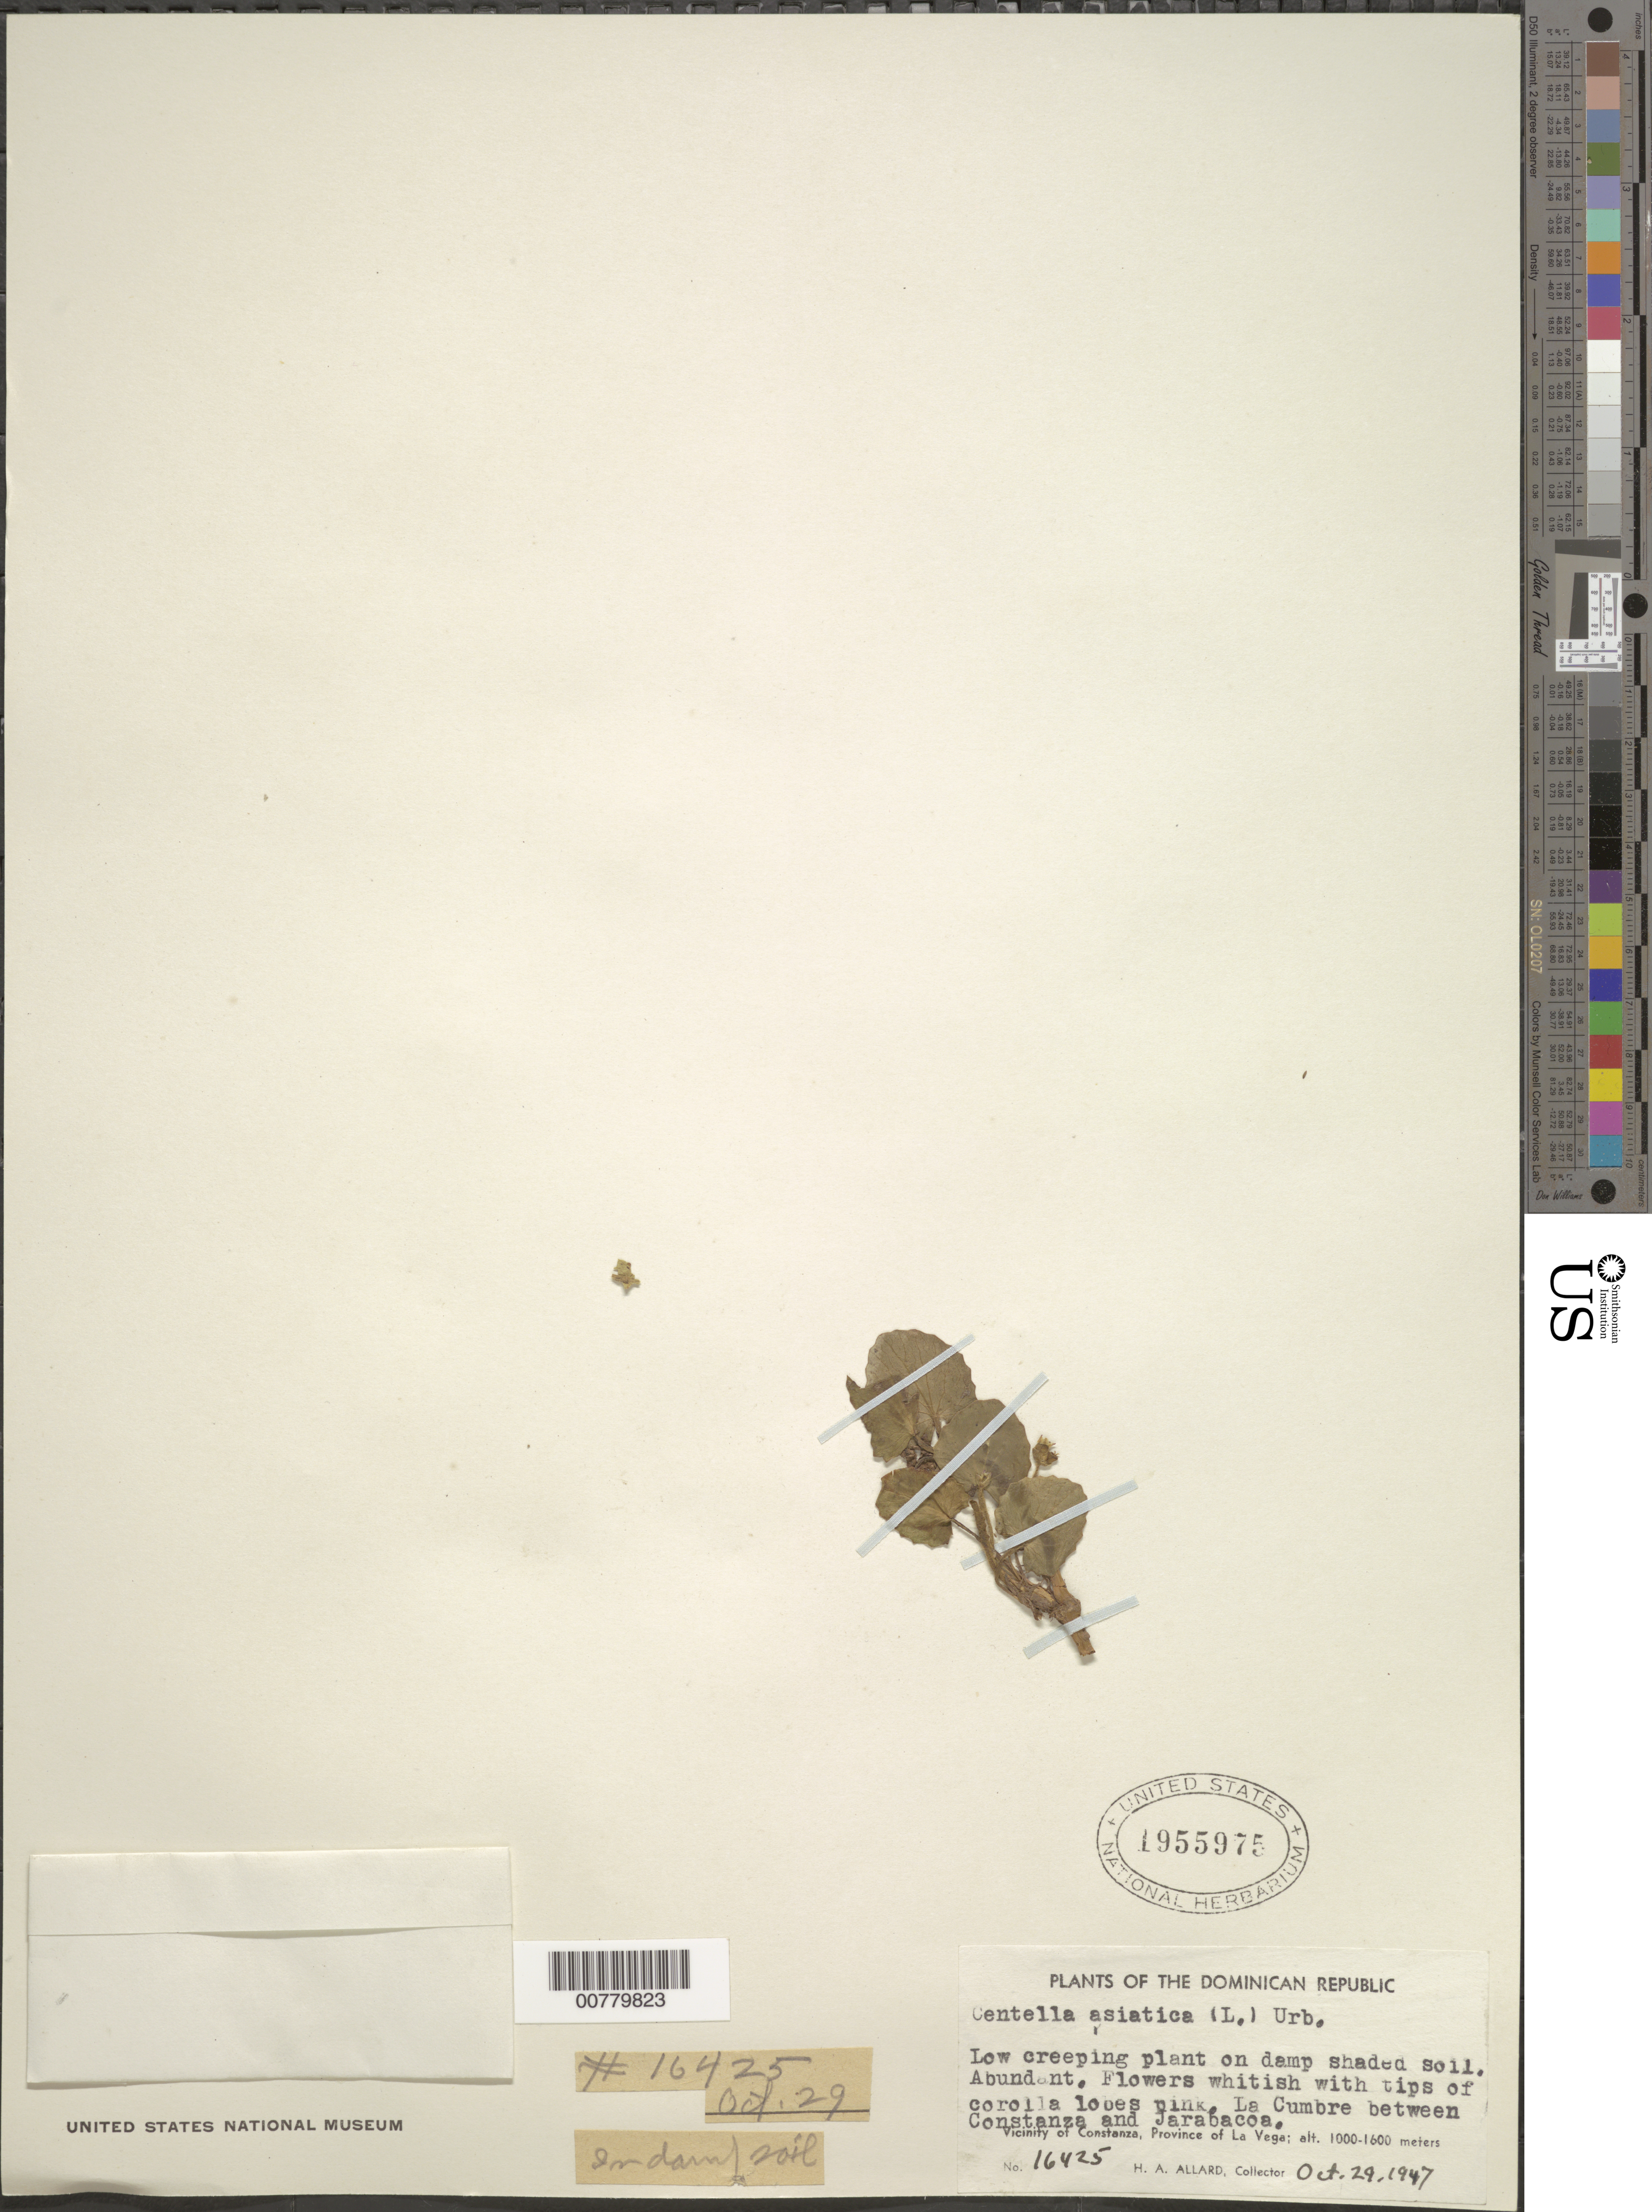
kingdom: Plantae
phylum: Tracheophyta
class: Magnoliopsida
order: Apiales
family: Apiaceae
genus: Centella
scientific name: Centella asiatica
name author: (L.) Urb.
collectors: H. A. Allard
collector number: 16425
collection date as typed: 29 Oct 1947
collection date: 1947-10-29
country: Dominican Republic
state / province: La Vega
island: Hispaniola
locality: Vicinity of Constanza, La Cumbre between Constanza and Jarabacoa.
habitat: On damp shaded soil.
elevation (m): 1000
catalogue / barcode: US 1955975